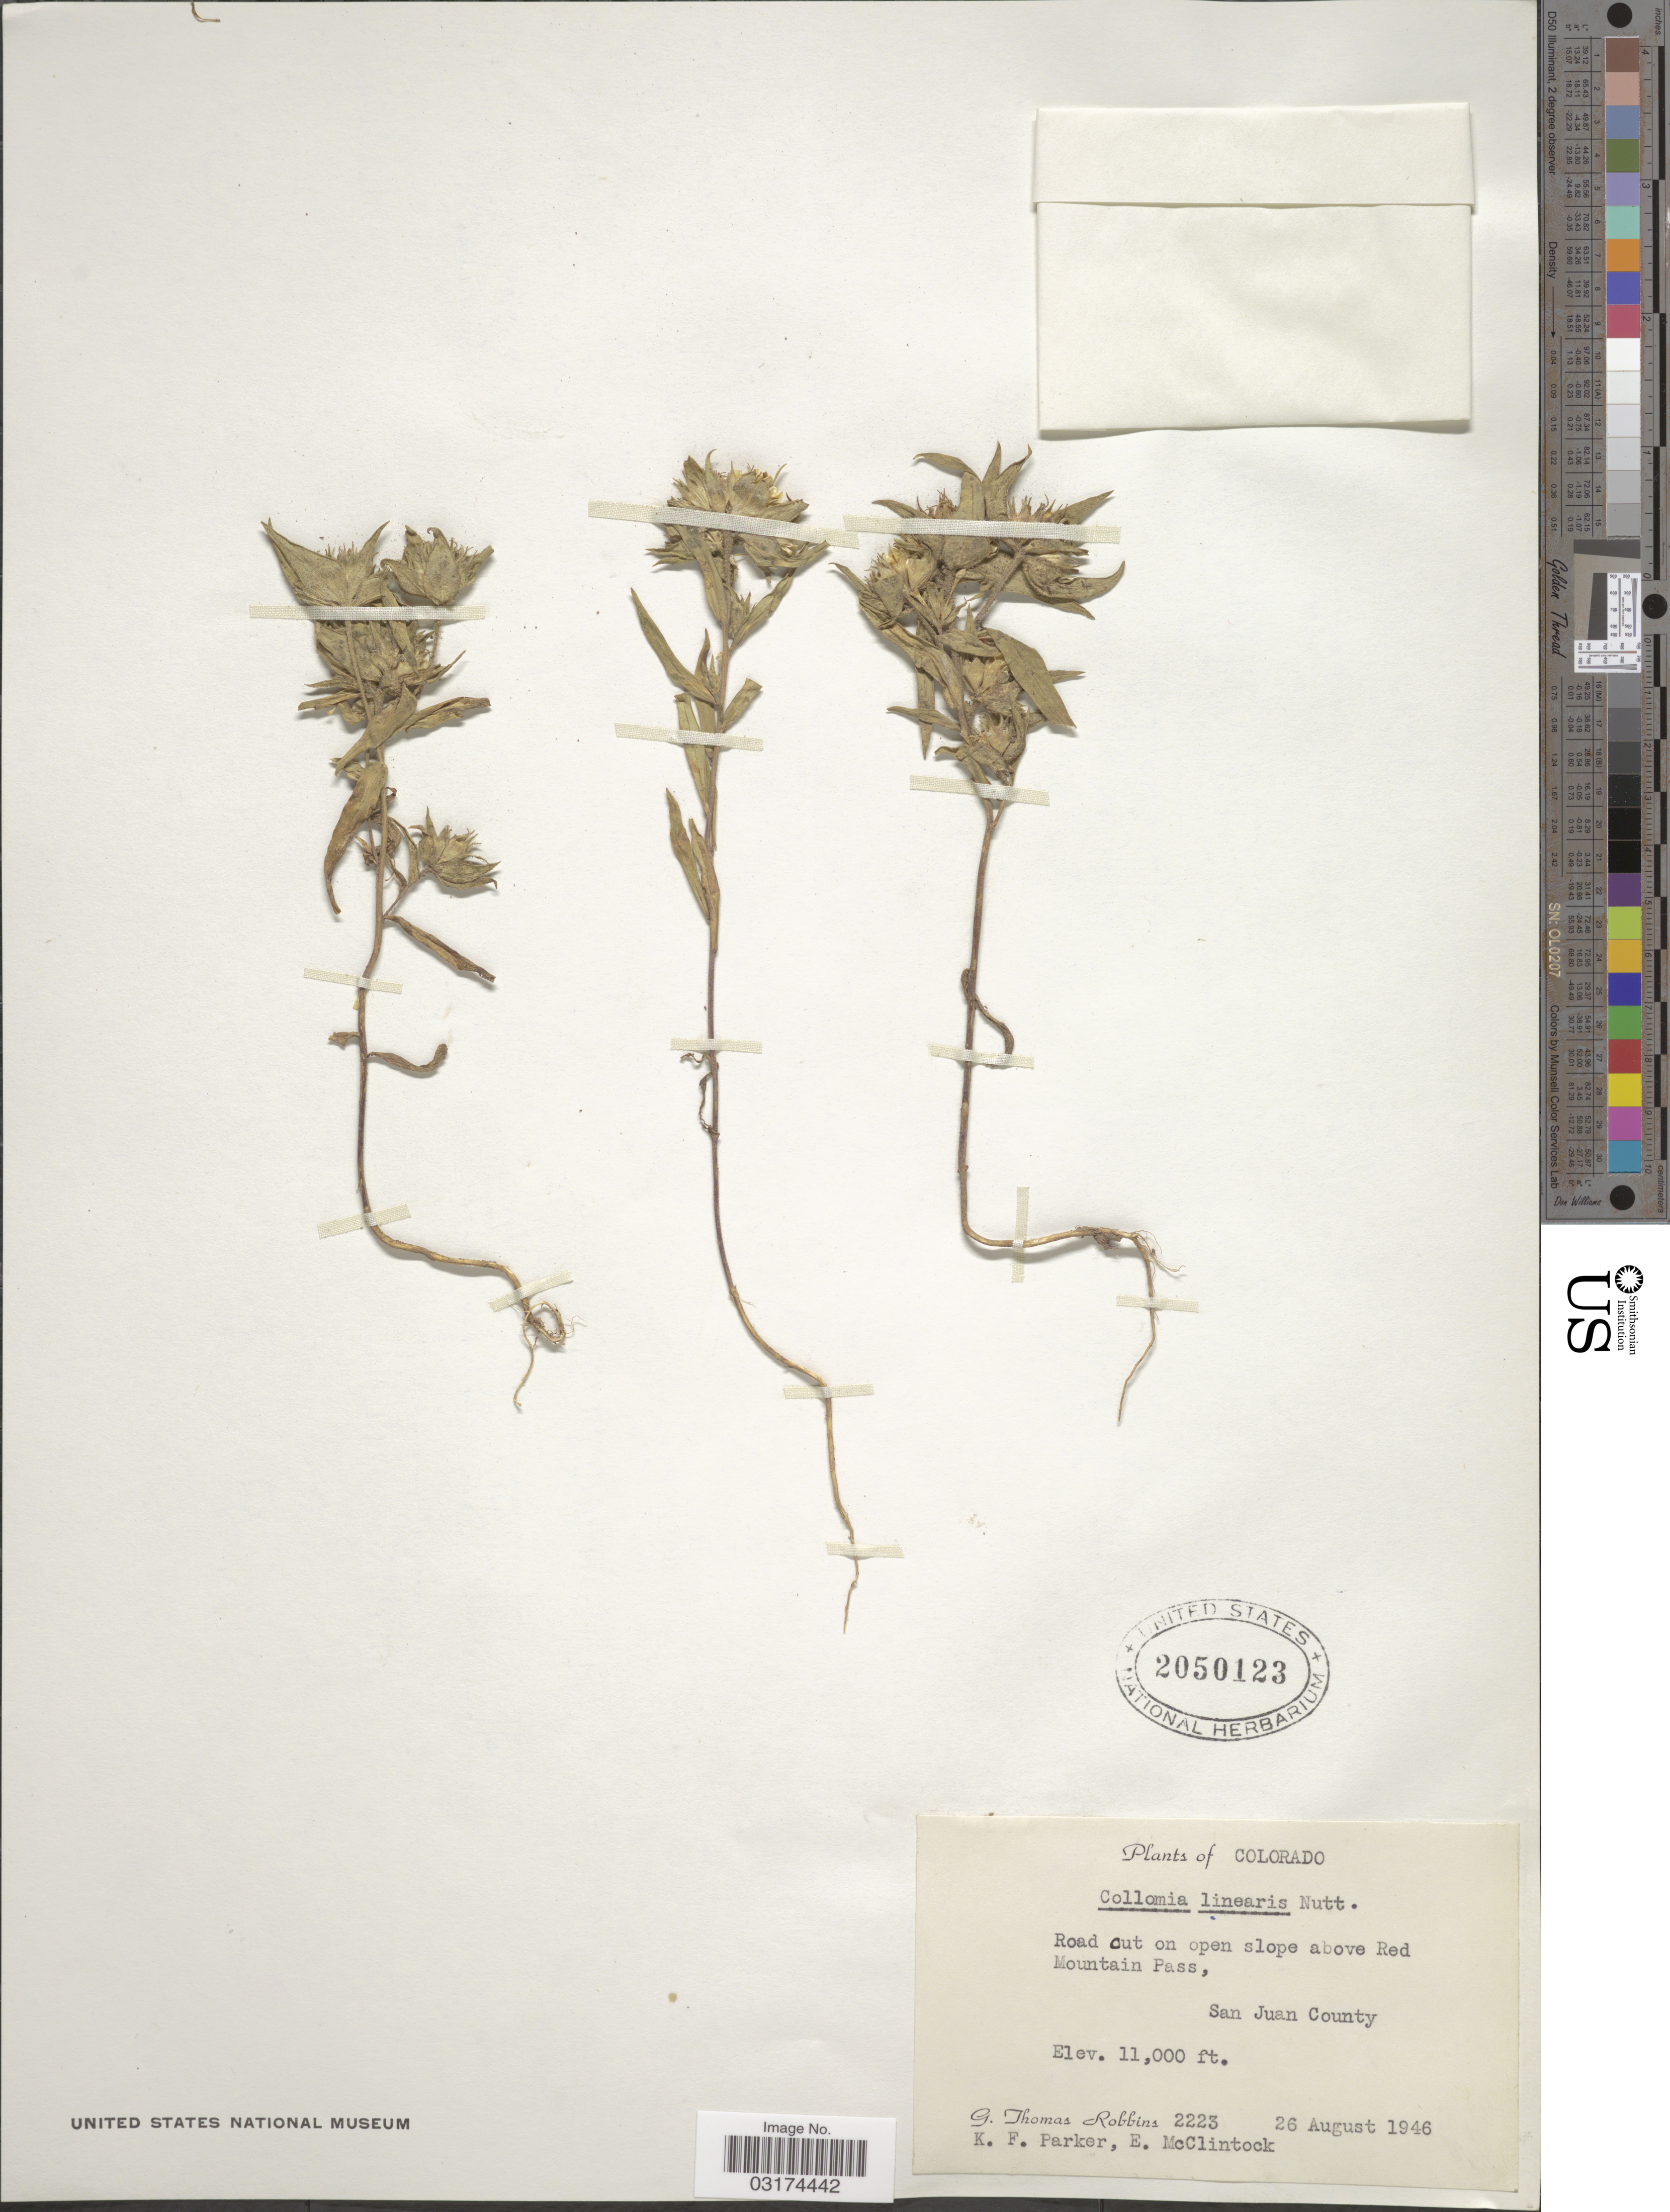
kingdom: Plantae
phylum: Tracheophyta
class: Magnoliopsida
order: Ericales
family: Polemoniaceae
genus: Collomia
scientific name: Collomia linearis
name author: Nutt.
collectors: G. T. Robbins, K. F. Parker & E. McClintock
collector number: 2223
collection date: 1946-08-26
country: United States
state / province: Colorado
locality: Road out on open slope above Red Mountain Pass, San Juan County.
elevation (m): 3353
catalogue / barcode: US 2050123